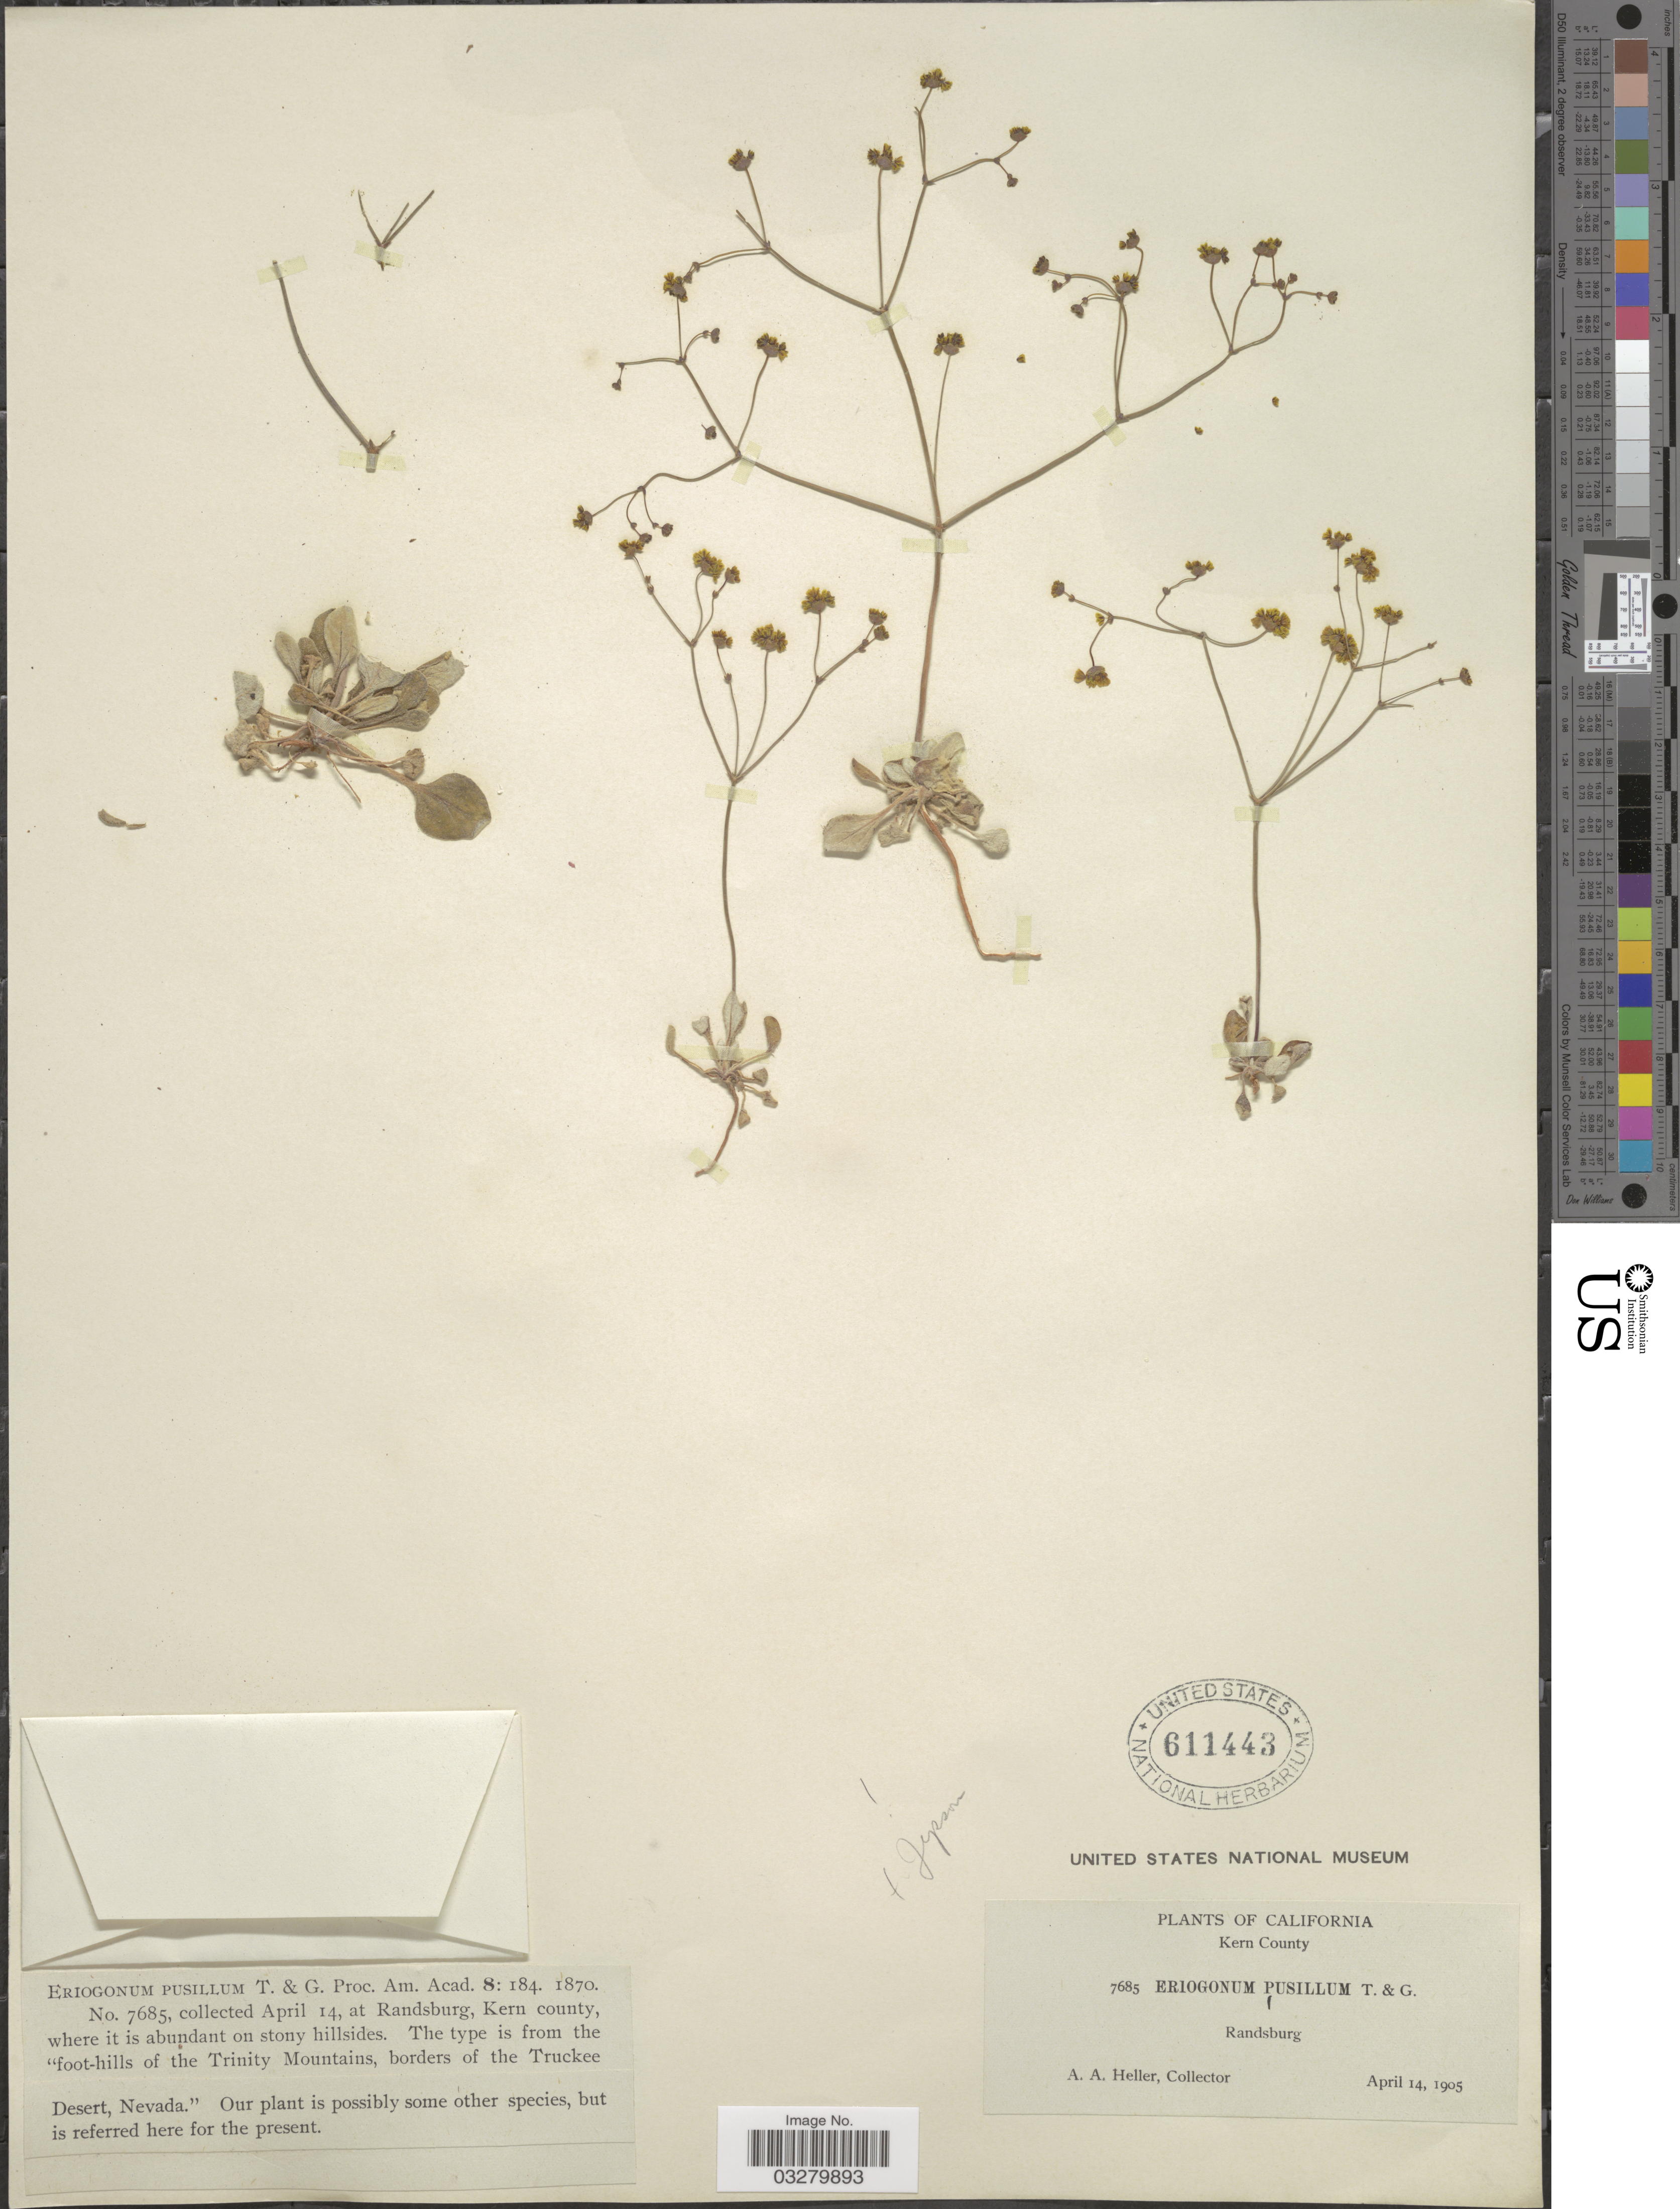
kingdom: Plantae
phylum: Tracheophyta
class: Magnoliopsida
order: Caryophyllales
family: Polygonaceae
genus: Eriogonum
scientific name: Eriogonum pusillum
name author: Torr. & A. Gray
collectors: A. A. Heller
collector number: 7685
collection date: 1905-04-14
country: United States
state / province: California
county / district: Kern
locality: Kern County. At Randsburg.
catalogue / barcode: US 611443